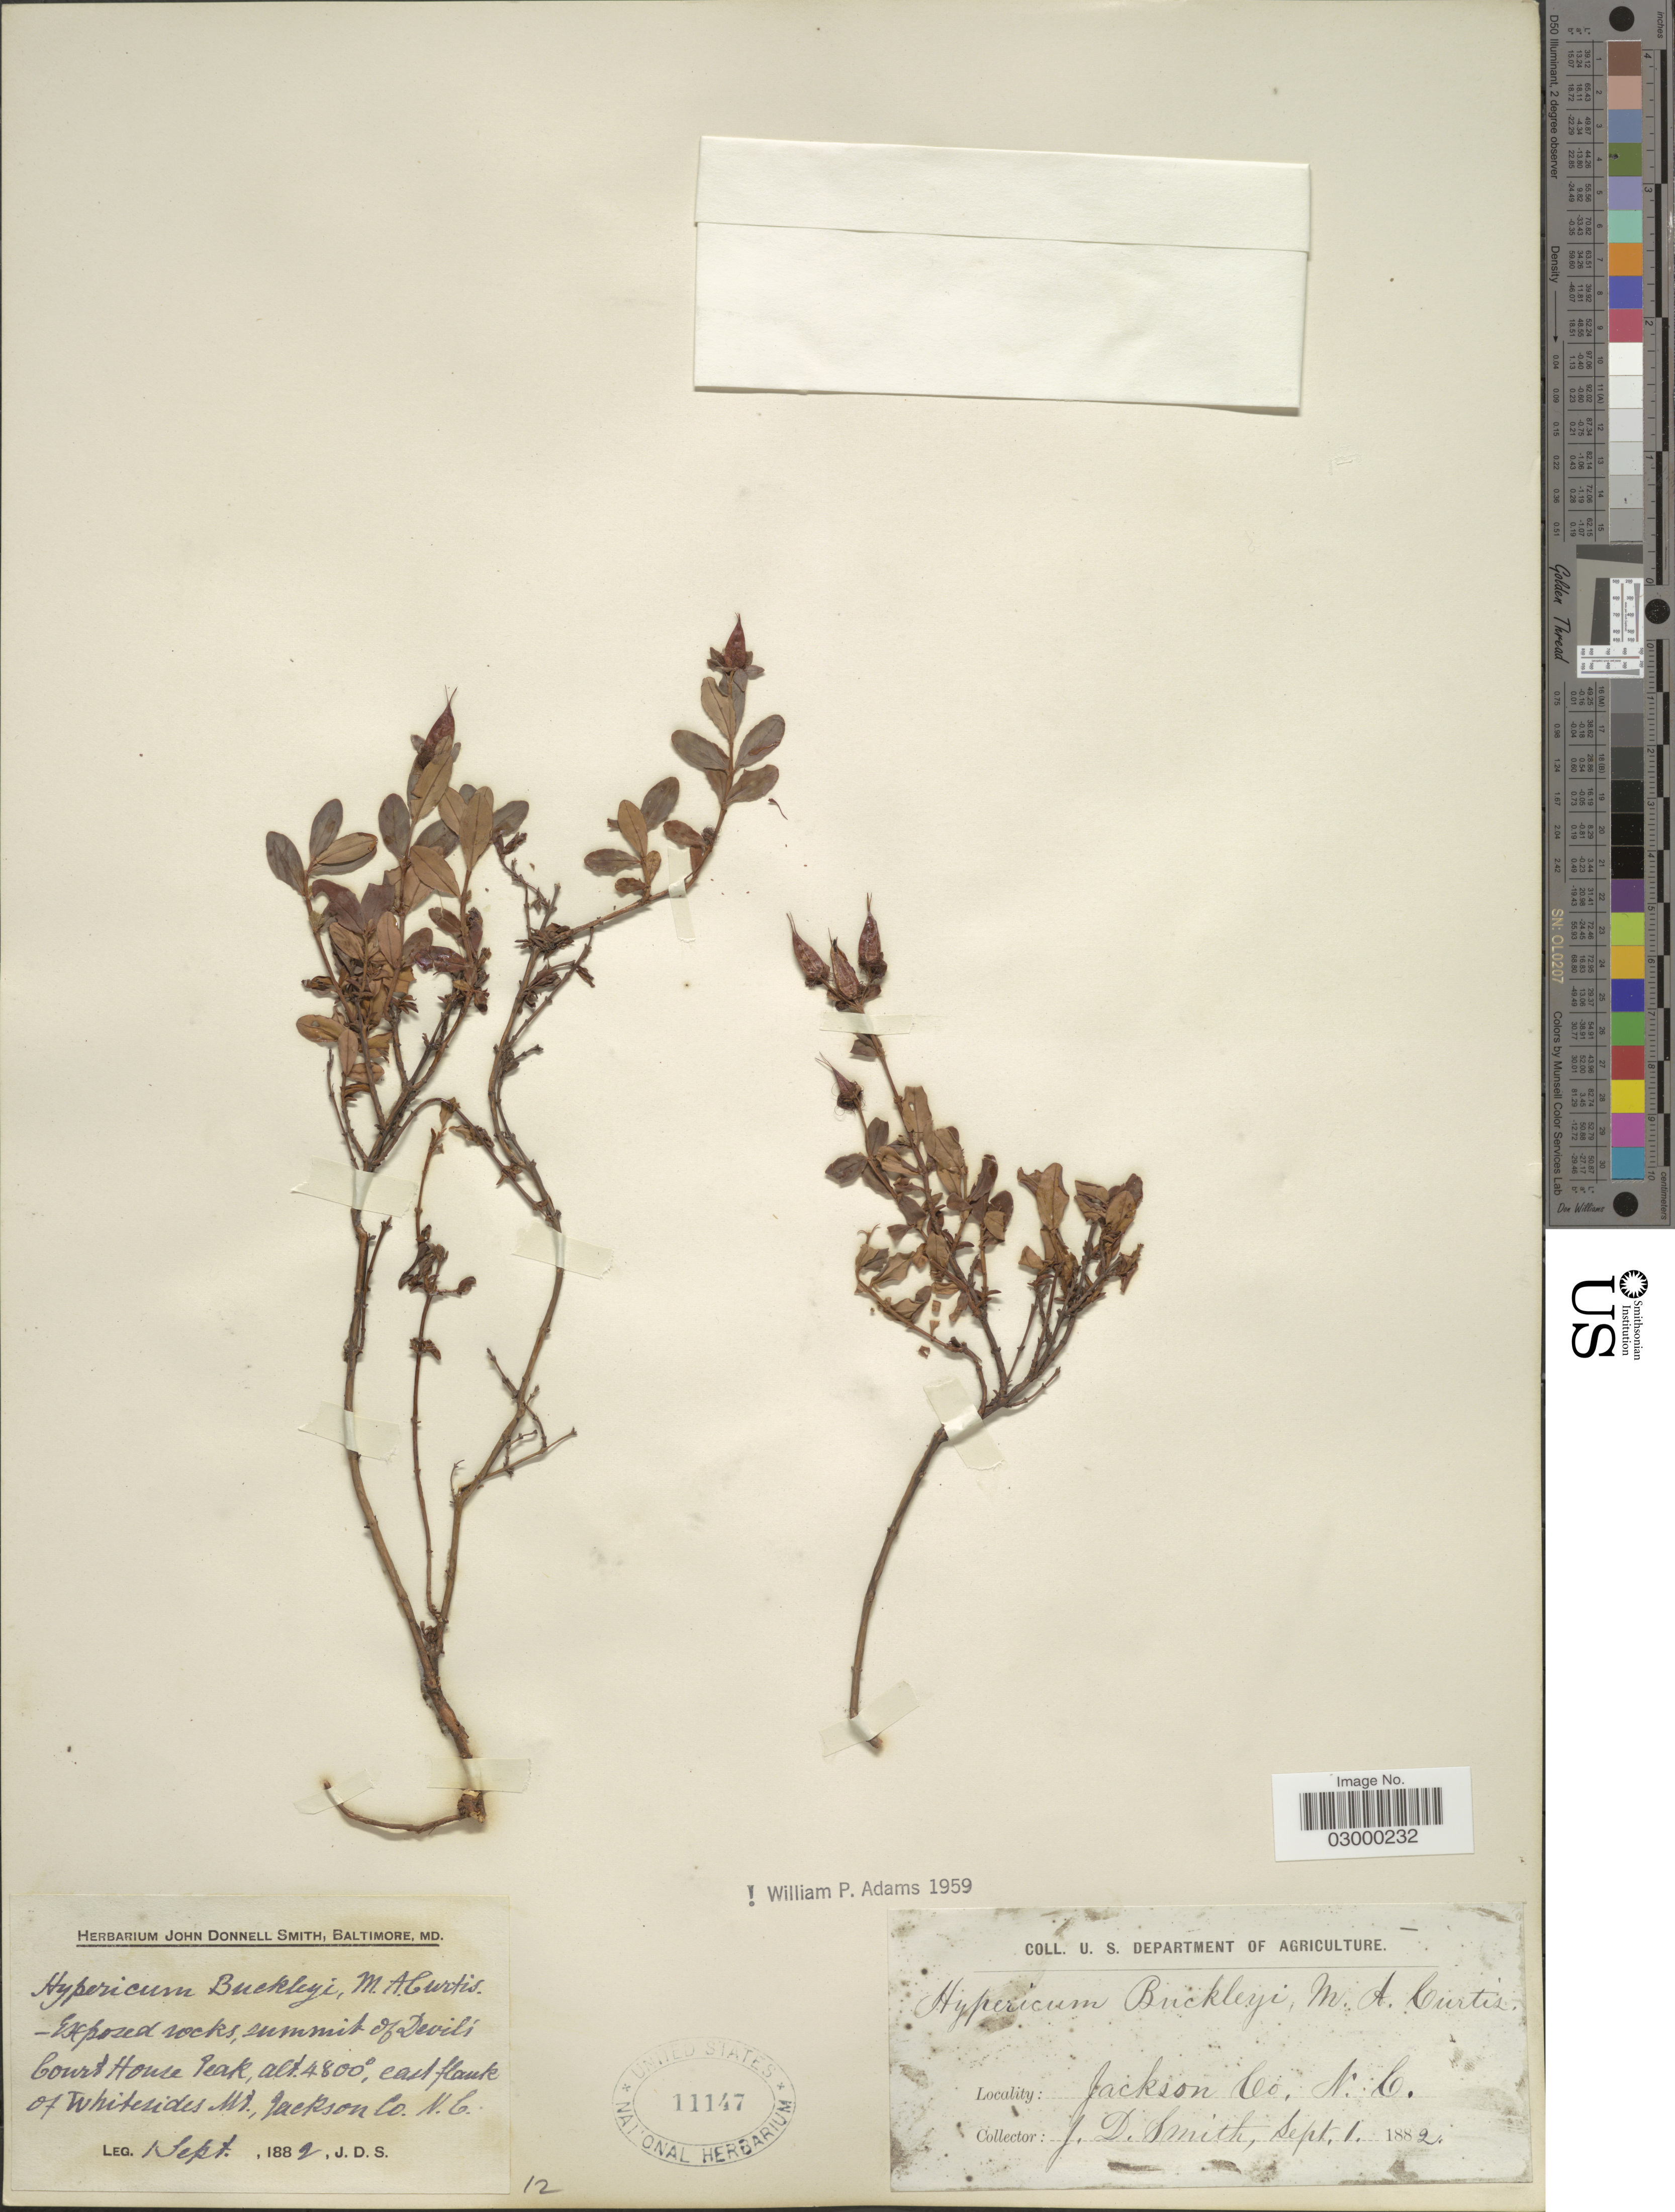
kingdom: Plantae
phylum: Tracheophyta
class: Magnoliopsida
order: Malpighiales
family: Hypericaceae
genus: Hypericum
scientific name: Hypericum buckleyi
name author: M.A. Curtis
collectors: J. Donnell Smith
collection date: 1882-09-01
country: United States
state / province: North Carolina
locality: Summit of Devil's Court House Peak, east flank of Whitesides Mt., Jackson Co.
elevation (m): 1463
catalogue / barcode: US 11147